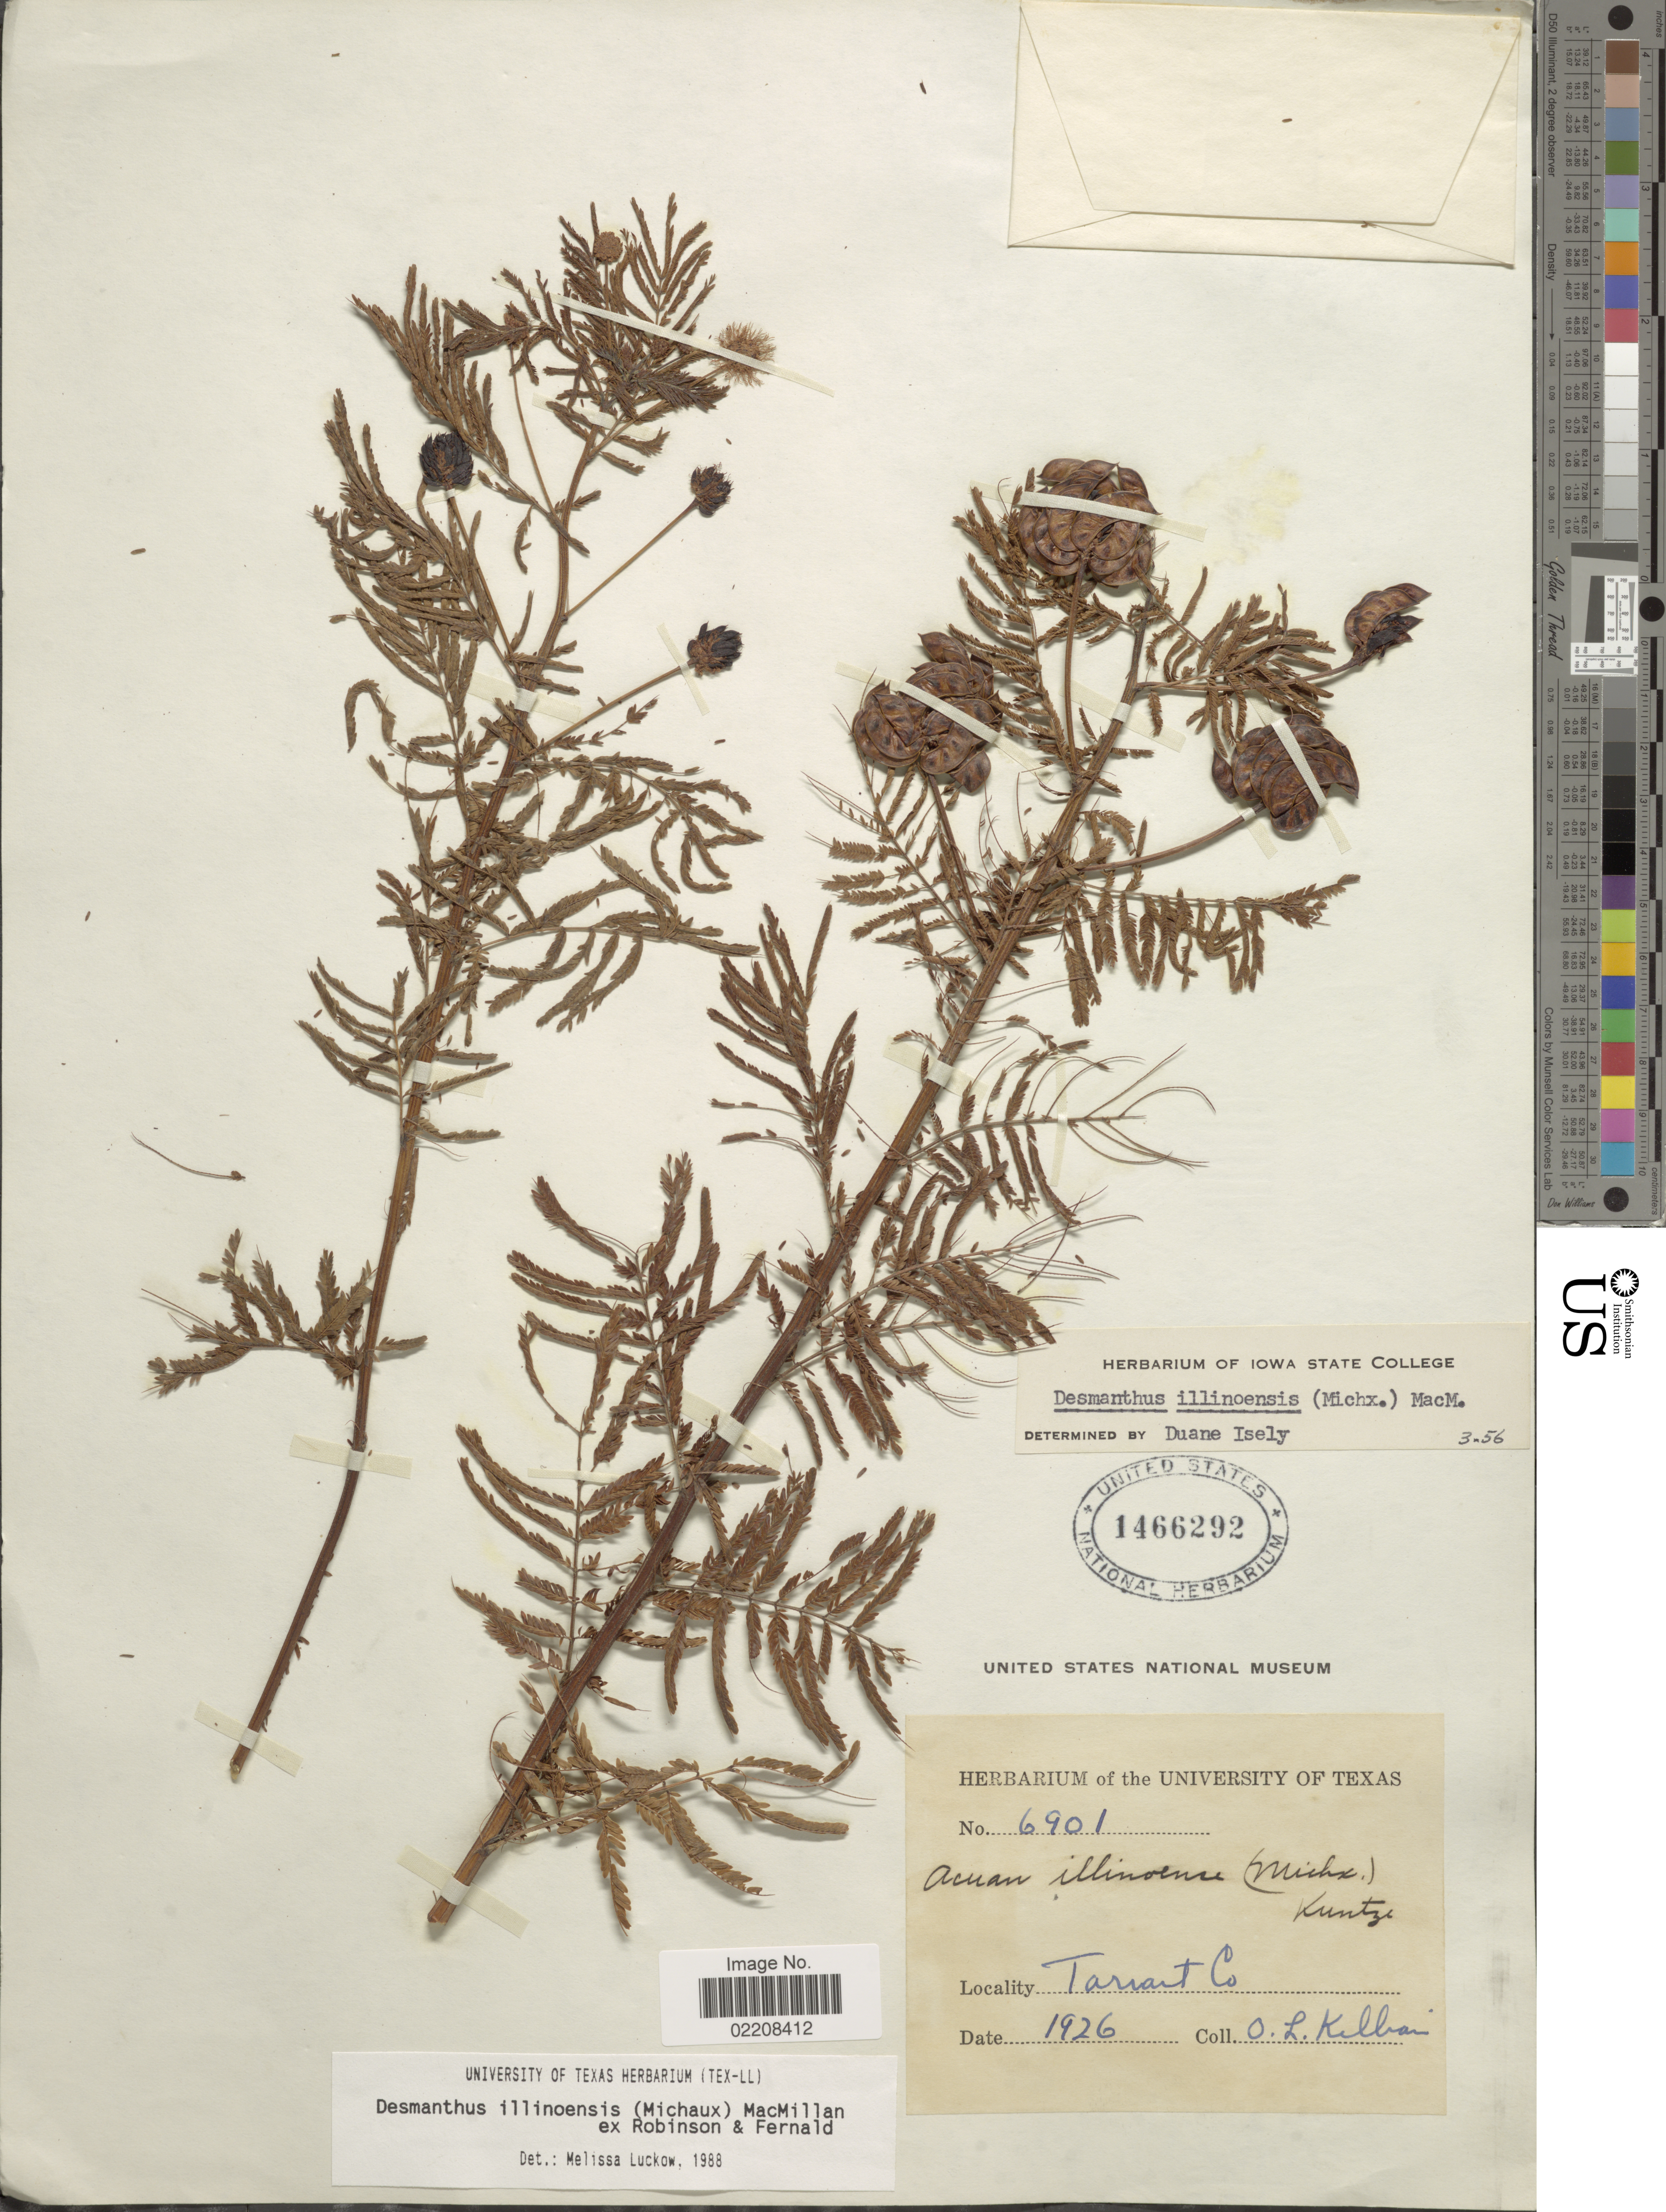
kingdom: Plantae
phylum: Tracheophyta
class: Magnoliopsida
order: Fabales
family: Fabaceae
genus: Desmanthus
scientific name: Desmanthus illinoensis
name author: (Michx.) MacMill.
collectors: O. Killian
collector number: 6901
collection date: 1926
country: United States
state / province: Texas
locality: Tarrant Co.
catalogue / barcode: US 1466292